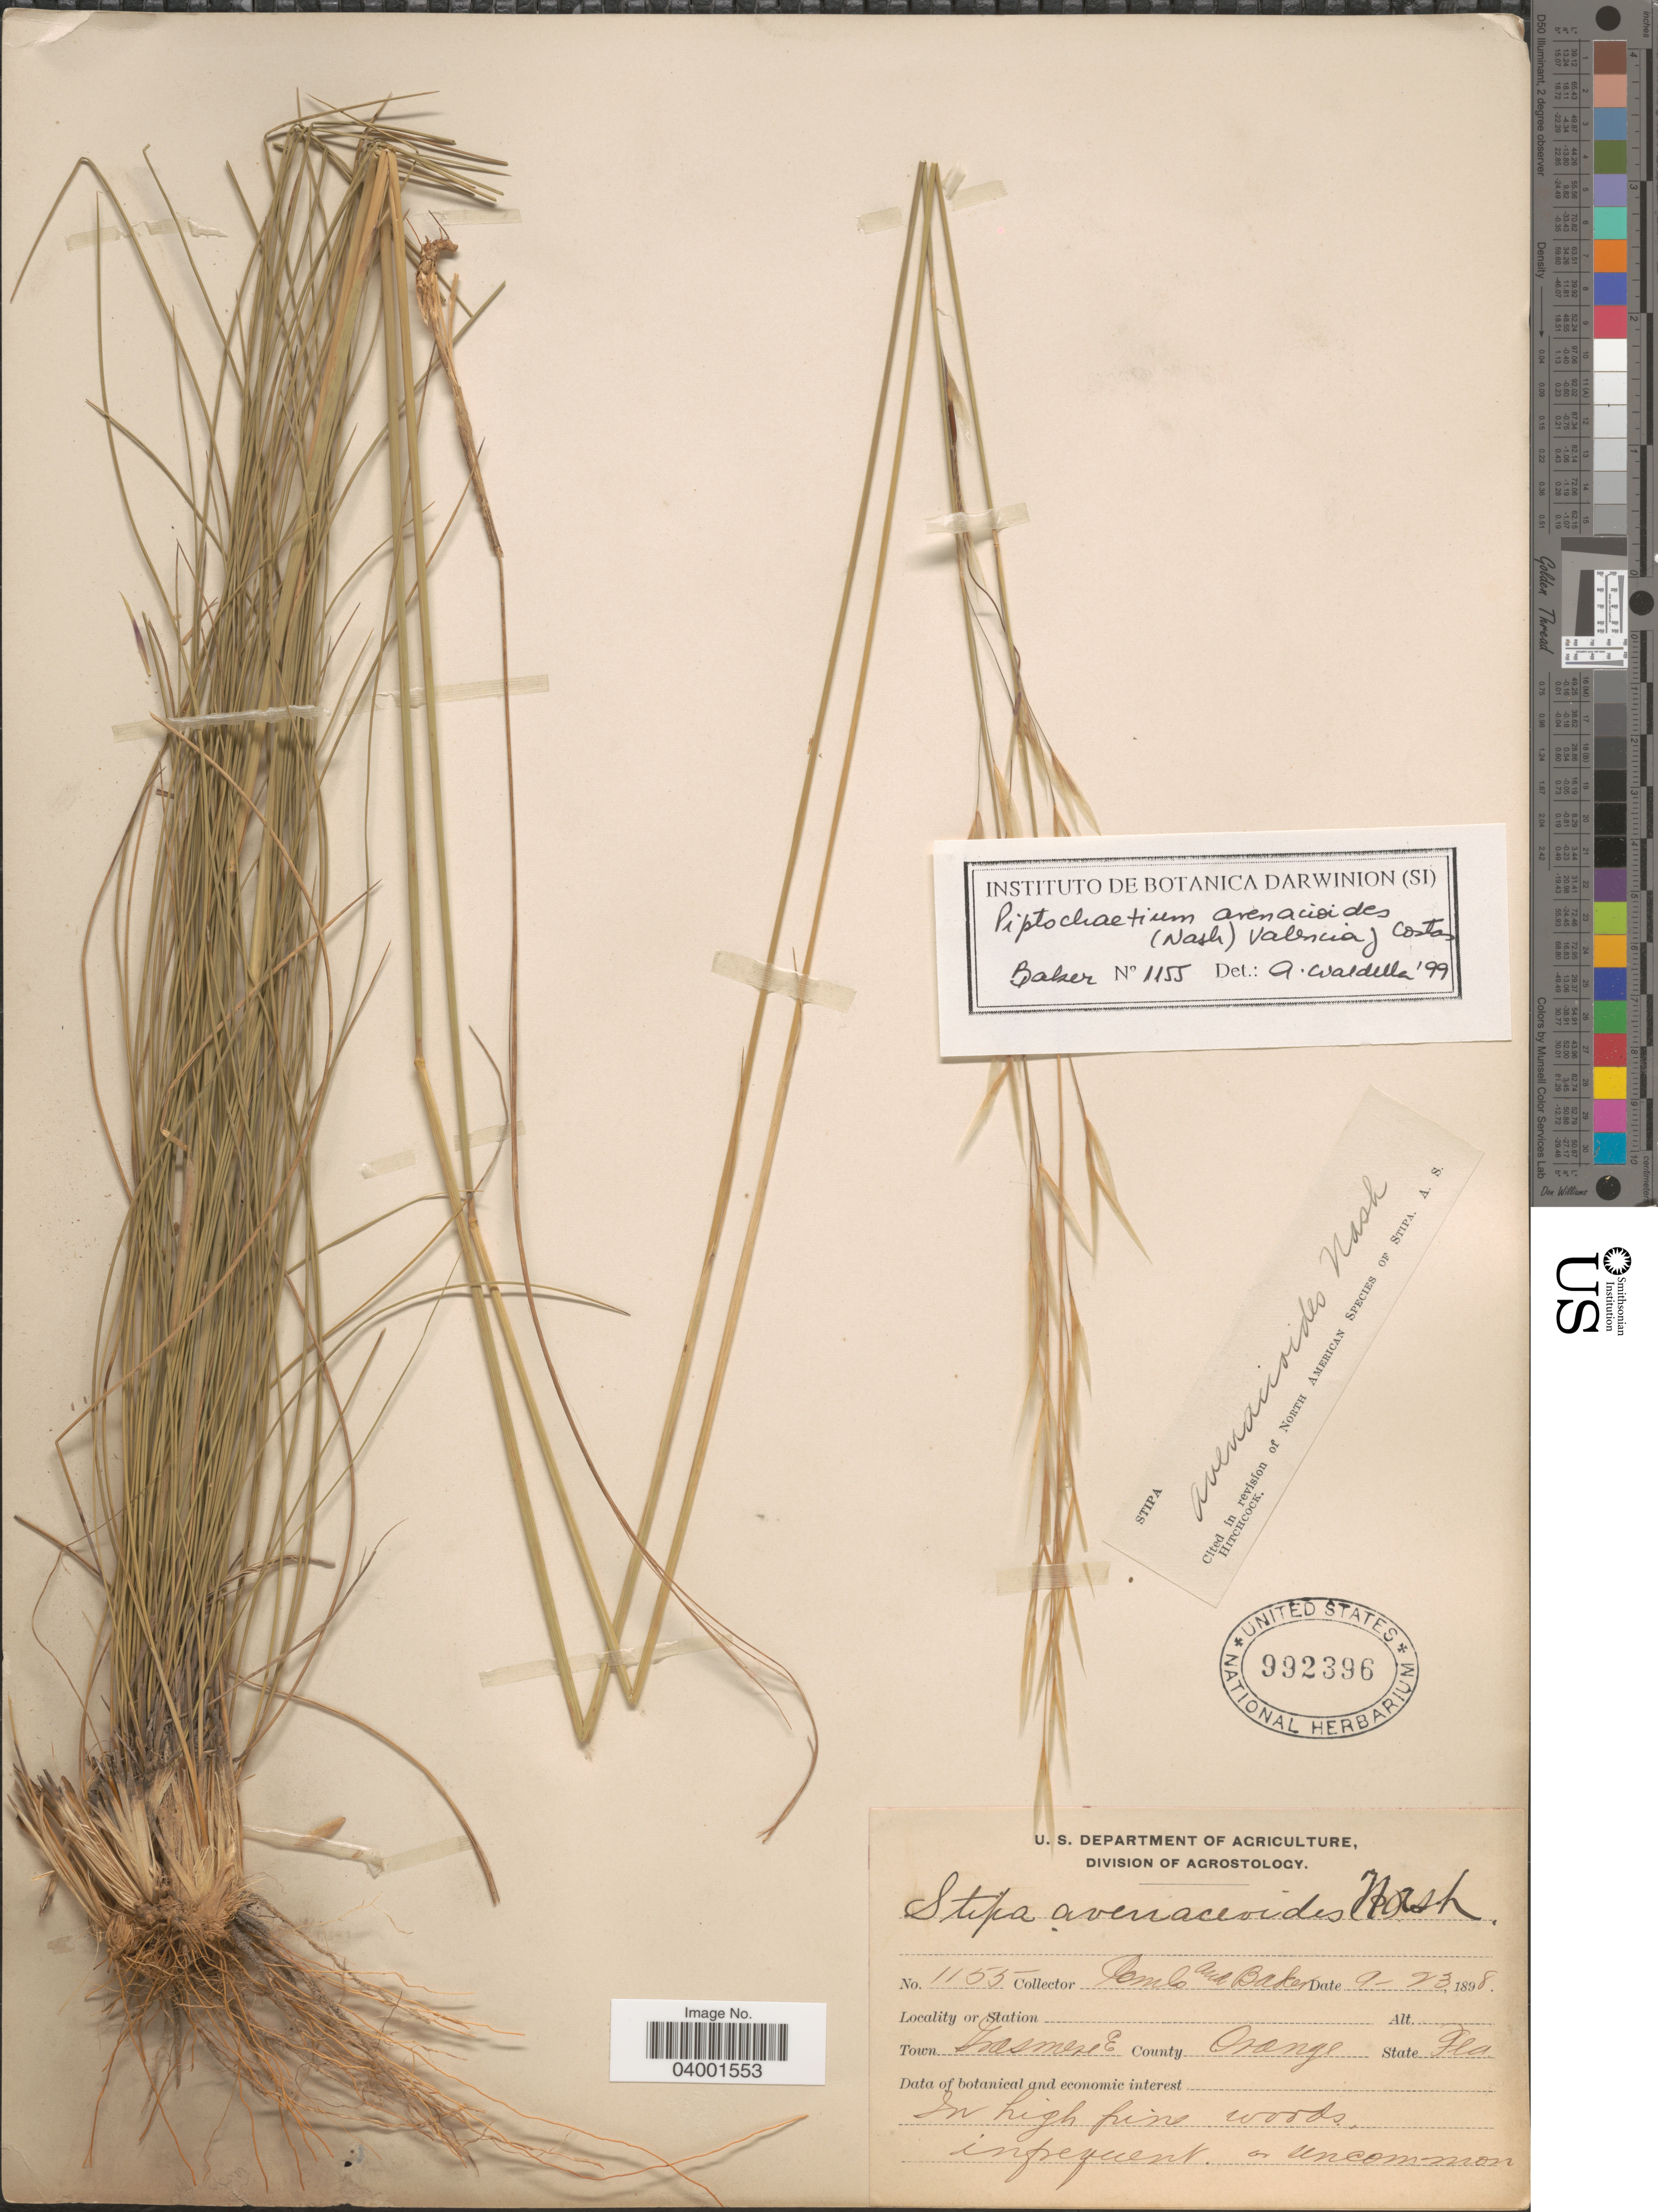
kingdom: Plantae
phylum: Tracheophyta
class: Liliopsida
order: Poales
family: Poaceae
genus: Stipa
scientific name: Stipa avenacioides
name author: Nash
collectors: -. Combs & -- Baker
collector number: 1155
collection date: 1898-09-23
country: United States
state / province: Florida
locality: Town Grasmere. County Orange.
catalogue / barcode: US 992396